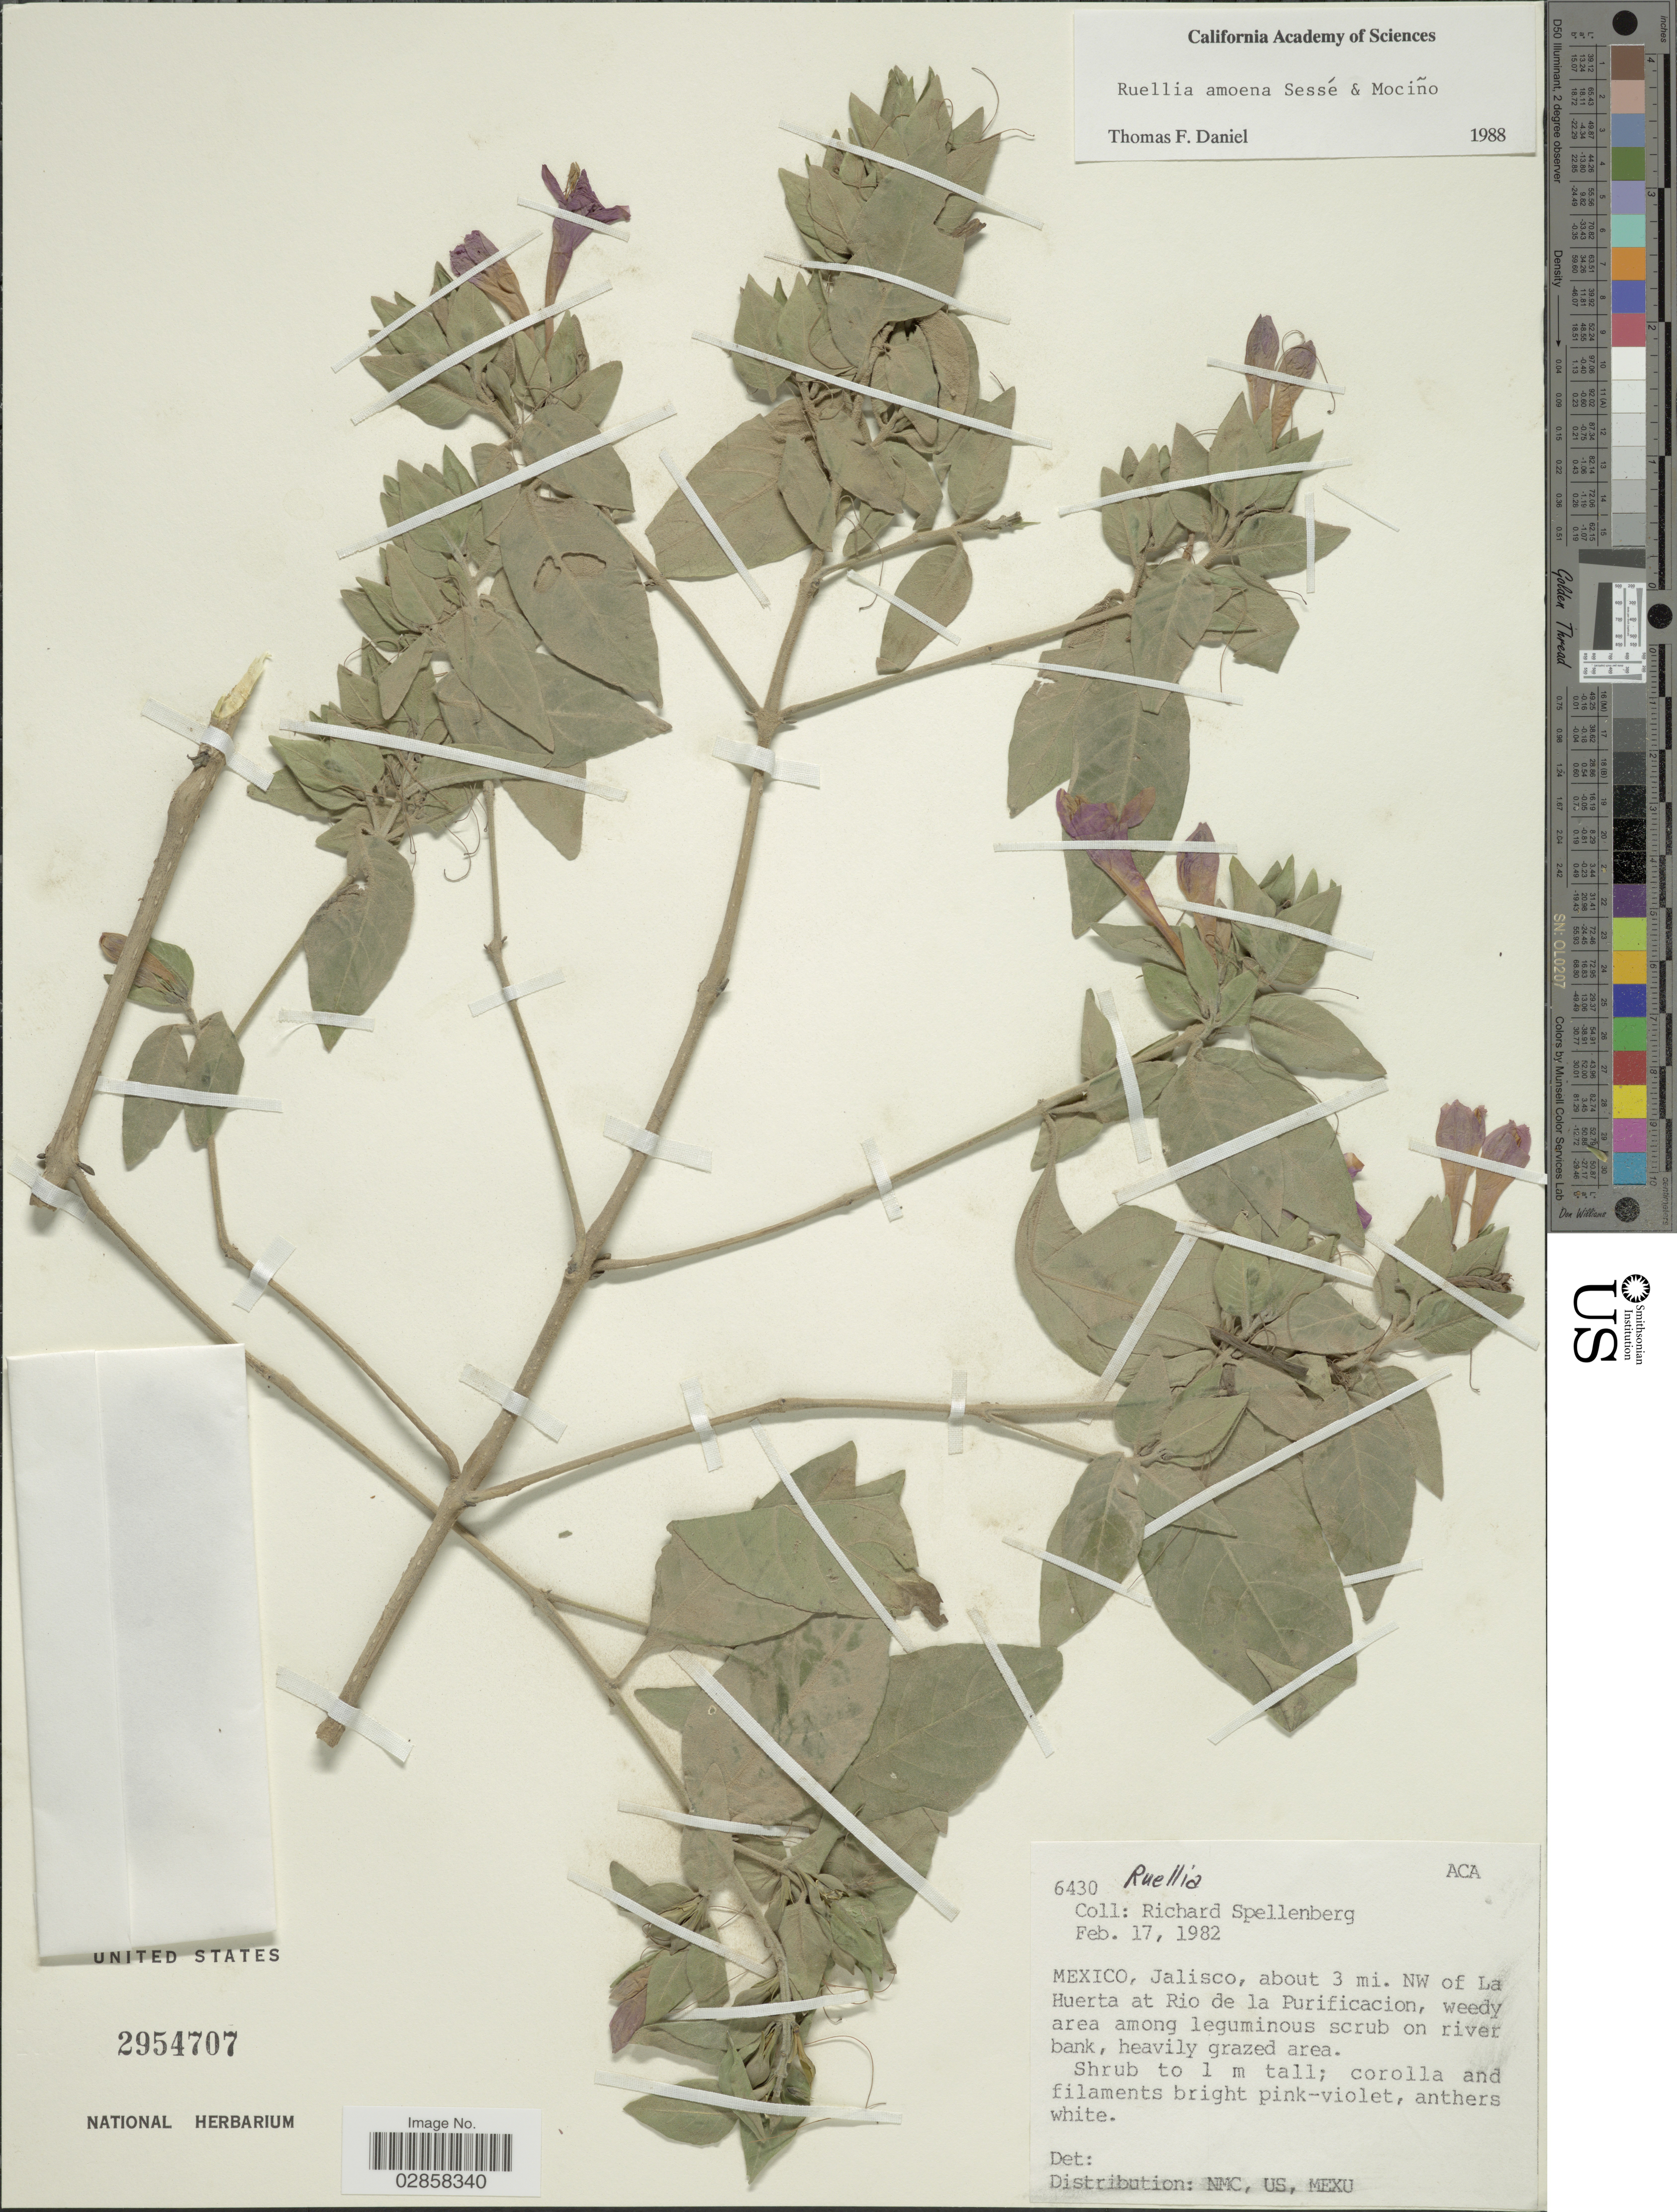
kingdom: Plantae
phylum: Tracheophyta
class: Magnoliopsida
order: Lamiales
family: Acanthaceae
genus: Ruellia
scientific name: Ruellia amoena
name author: Sessé & Moc.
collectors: R. Spellenberg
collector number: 6430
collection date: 1982-02-17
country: Mexico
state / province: Jalisco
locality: About 3 mi. NW of La Huerta at Rio de la Purificacion, weedy area among leguminous scrub on river bank, heavily grazed area.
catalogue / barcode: US 2954707